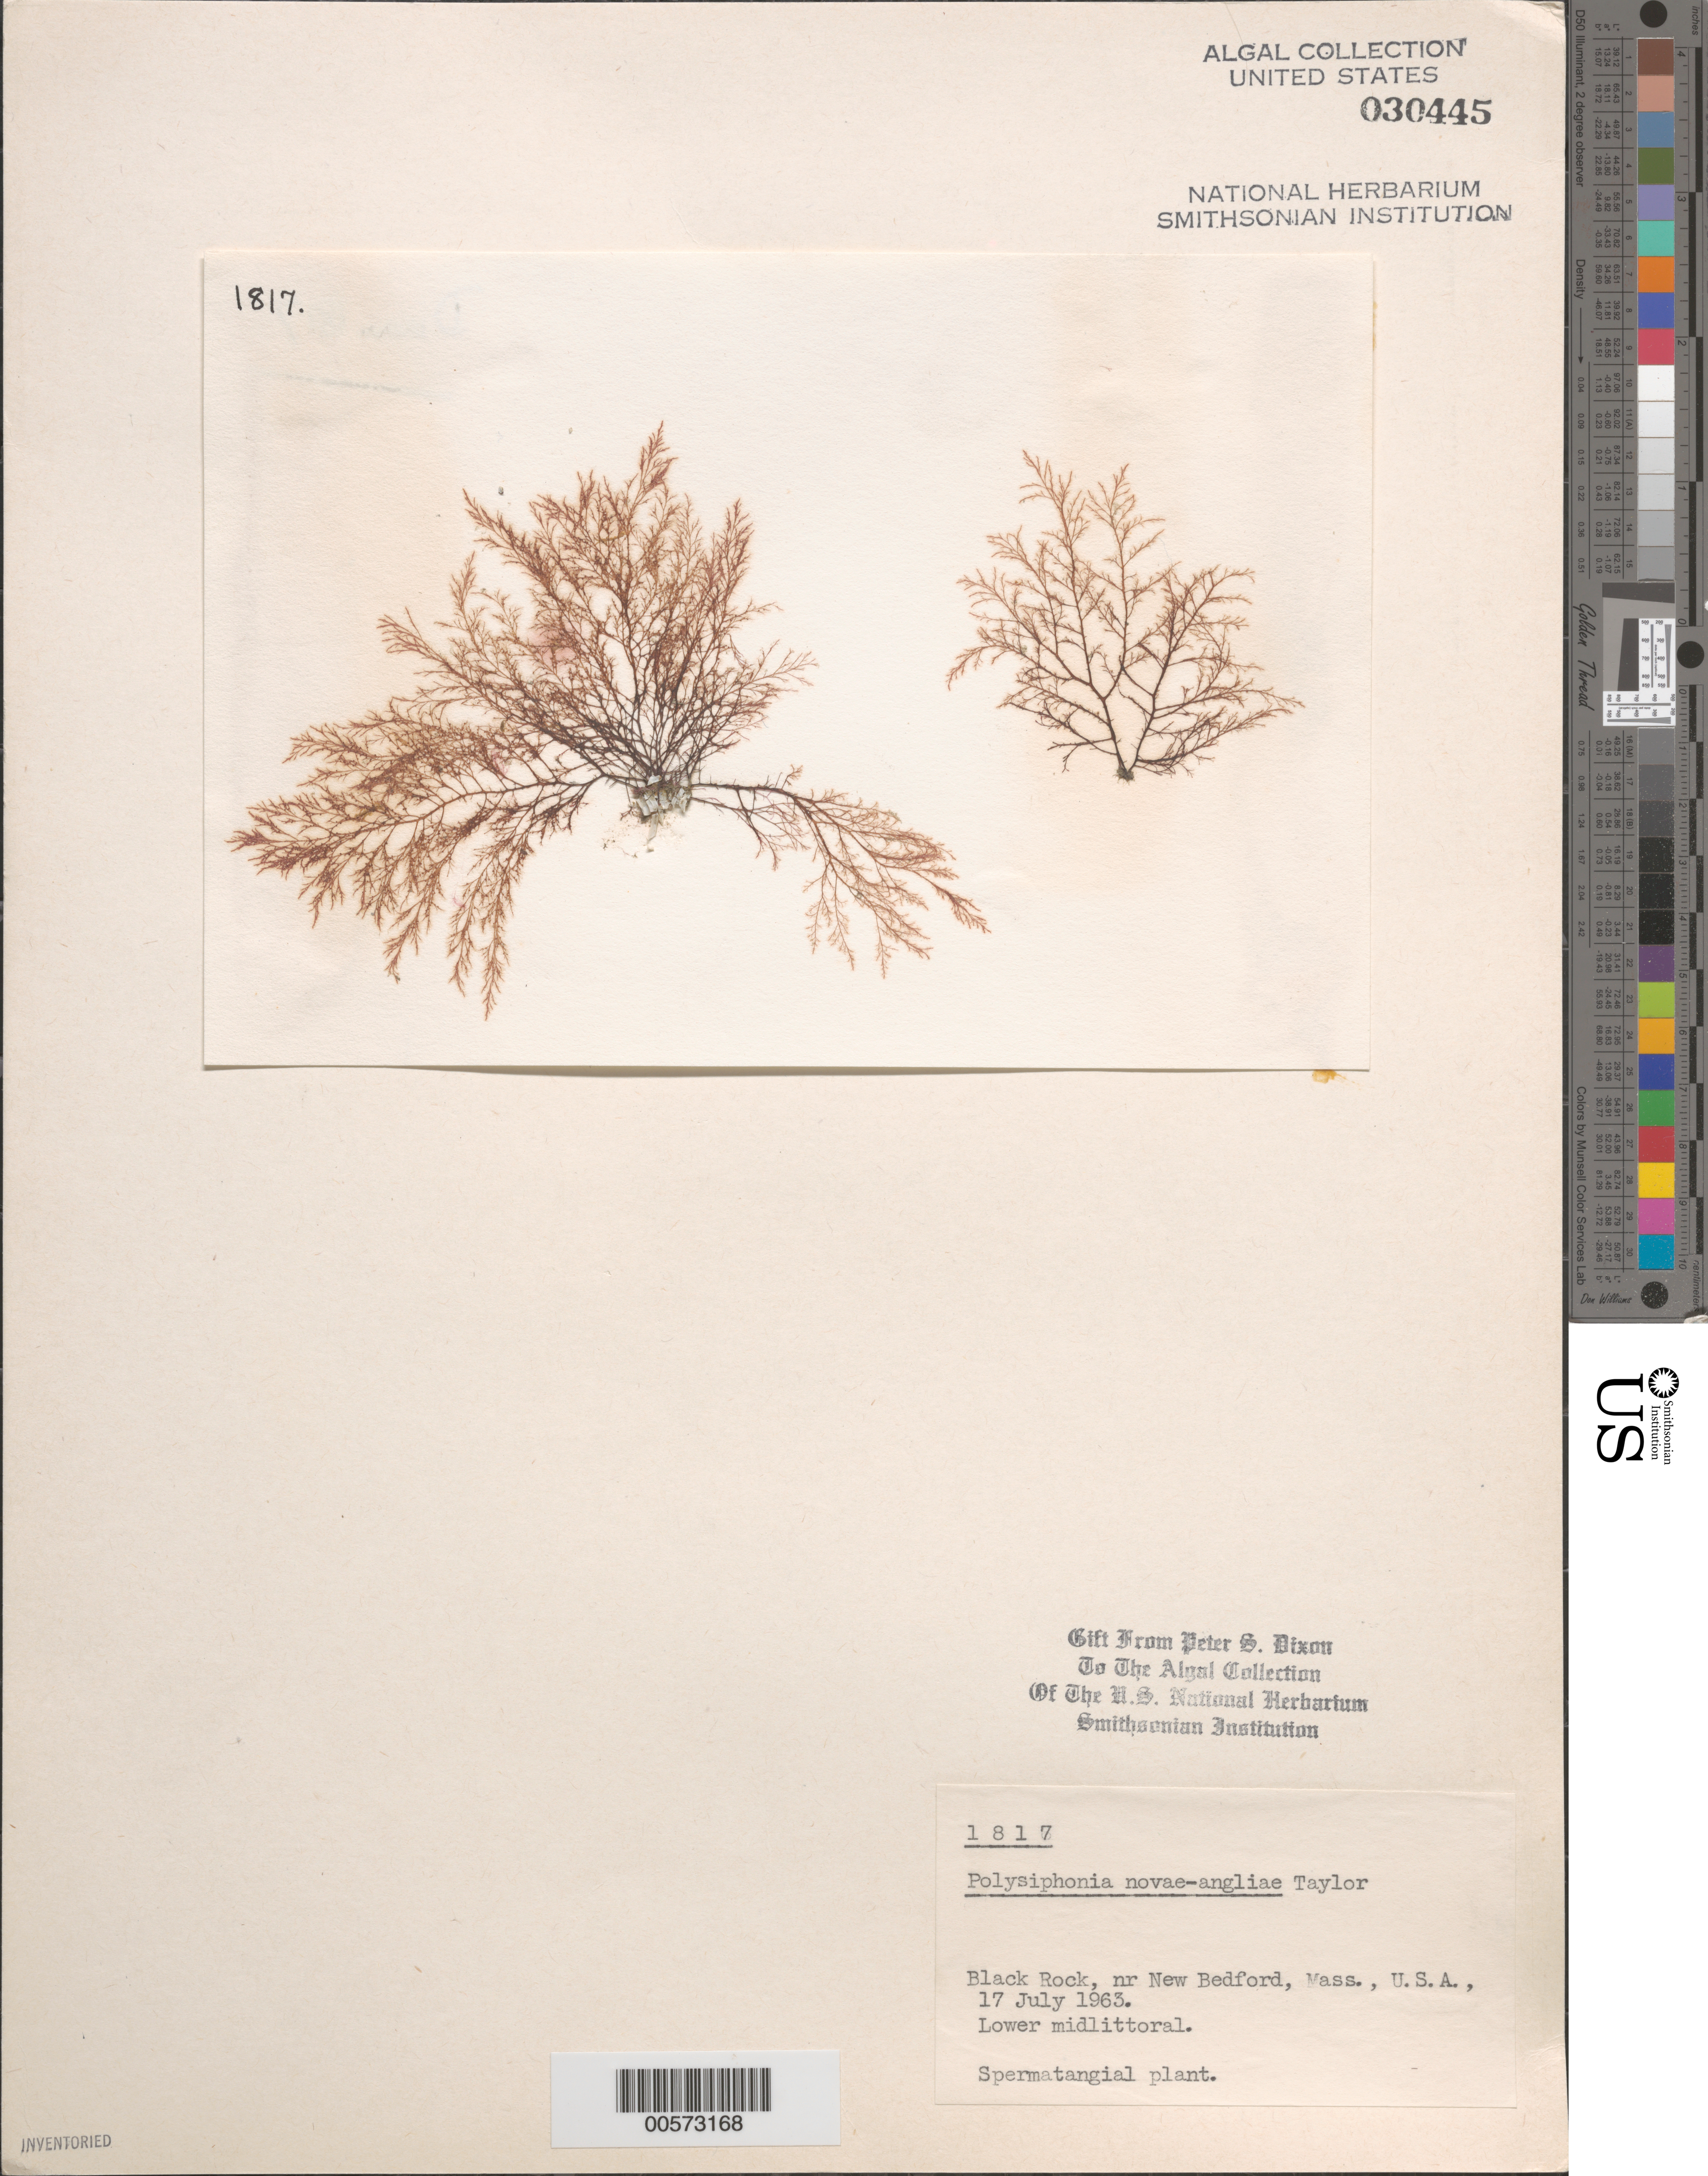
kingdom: Plantae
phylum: Rhodophyta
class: Florideophyceae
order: Ceramiales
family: Rhodomelaceae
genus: Melanothamnus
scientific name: Melanothamnus harveyi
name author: (Bailey) Diaz-Tapia & C.A. Maggs in Diaz-Tapia et al.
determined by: Algae name updating Project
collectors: P. S. Dixon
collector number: PSD 1817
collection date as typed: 17 Jul 1963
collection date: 1963-07-17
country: United States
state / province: Massachusetts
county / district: Bristol County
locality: Black Rock, near New Bedford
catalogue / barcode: US 30445